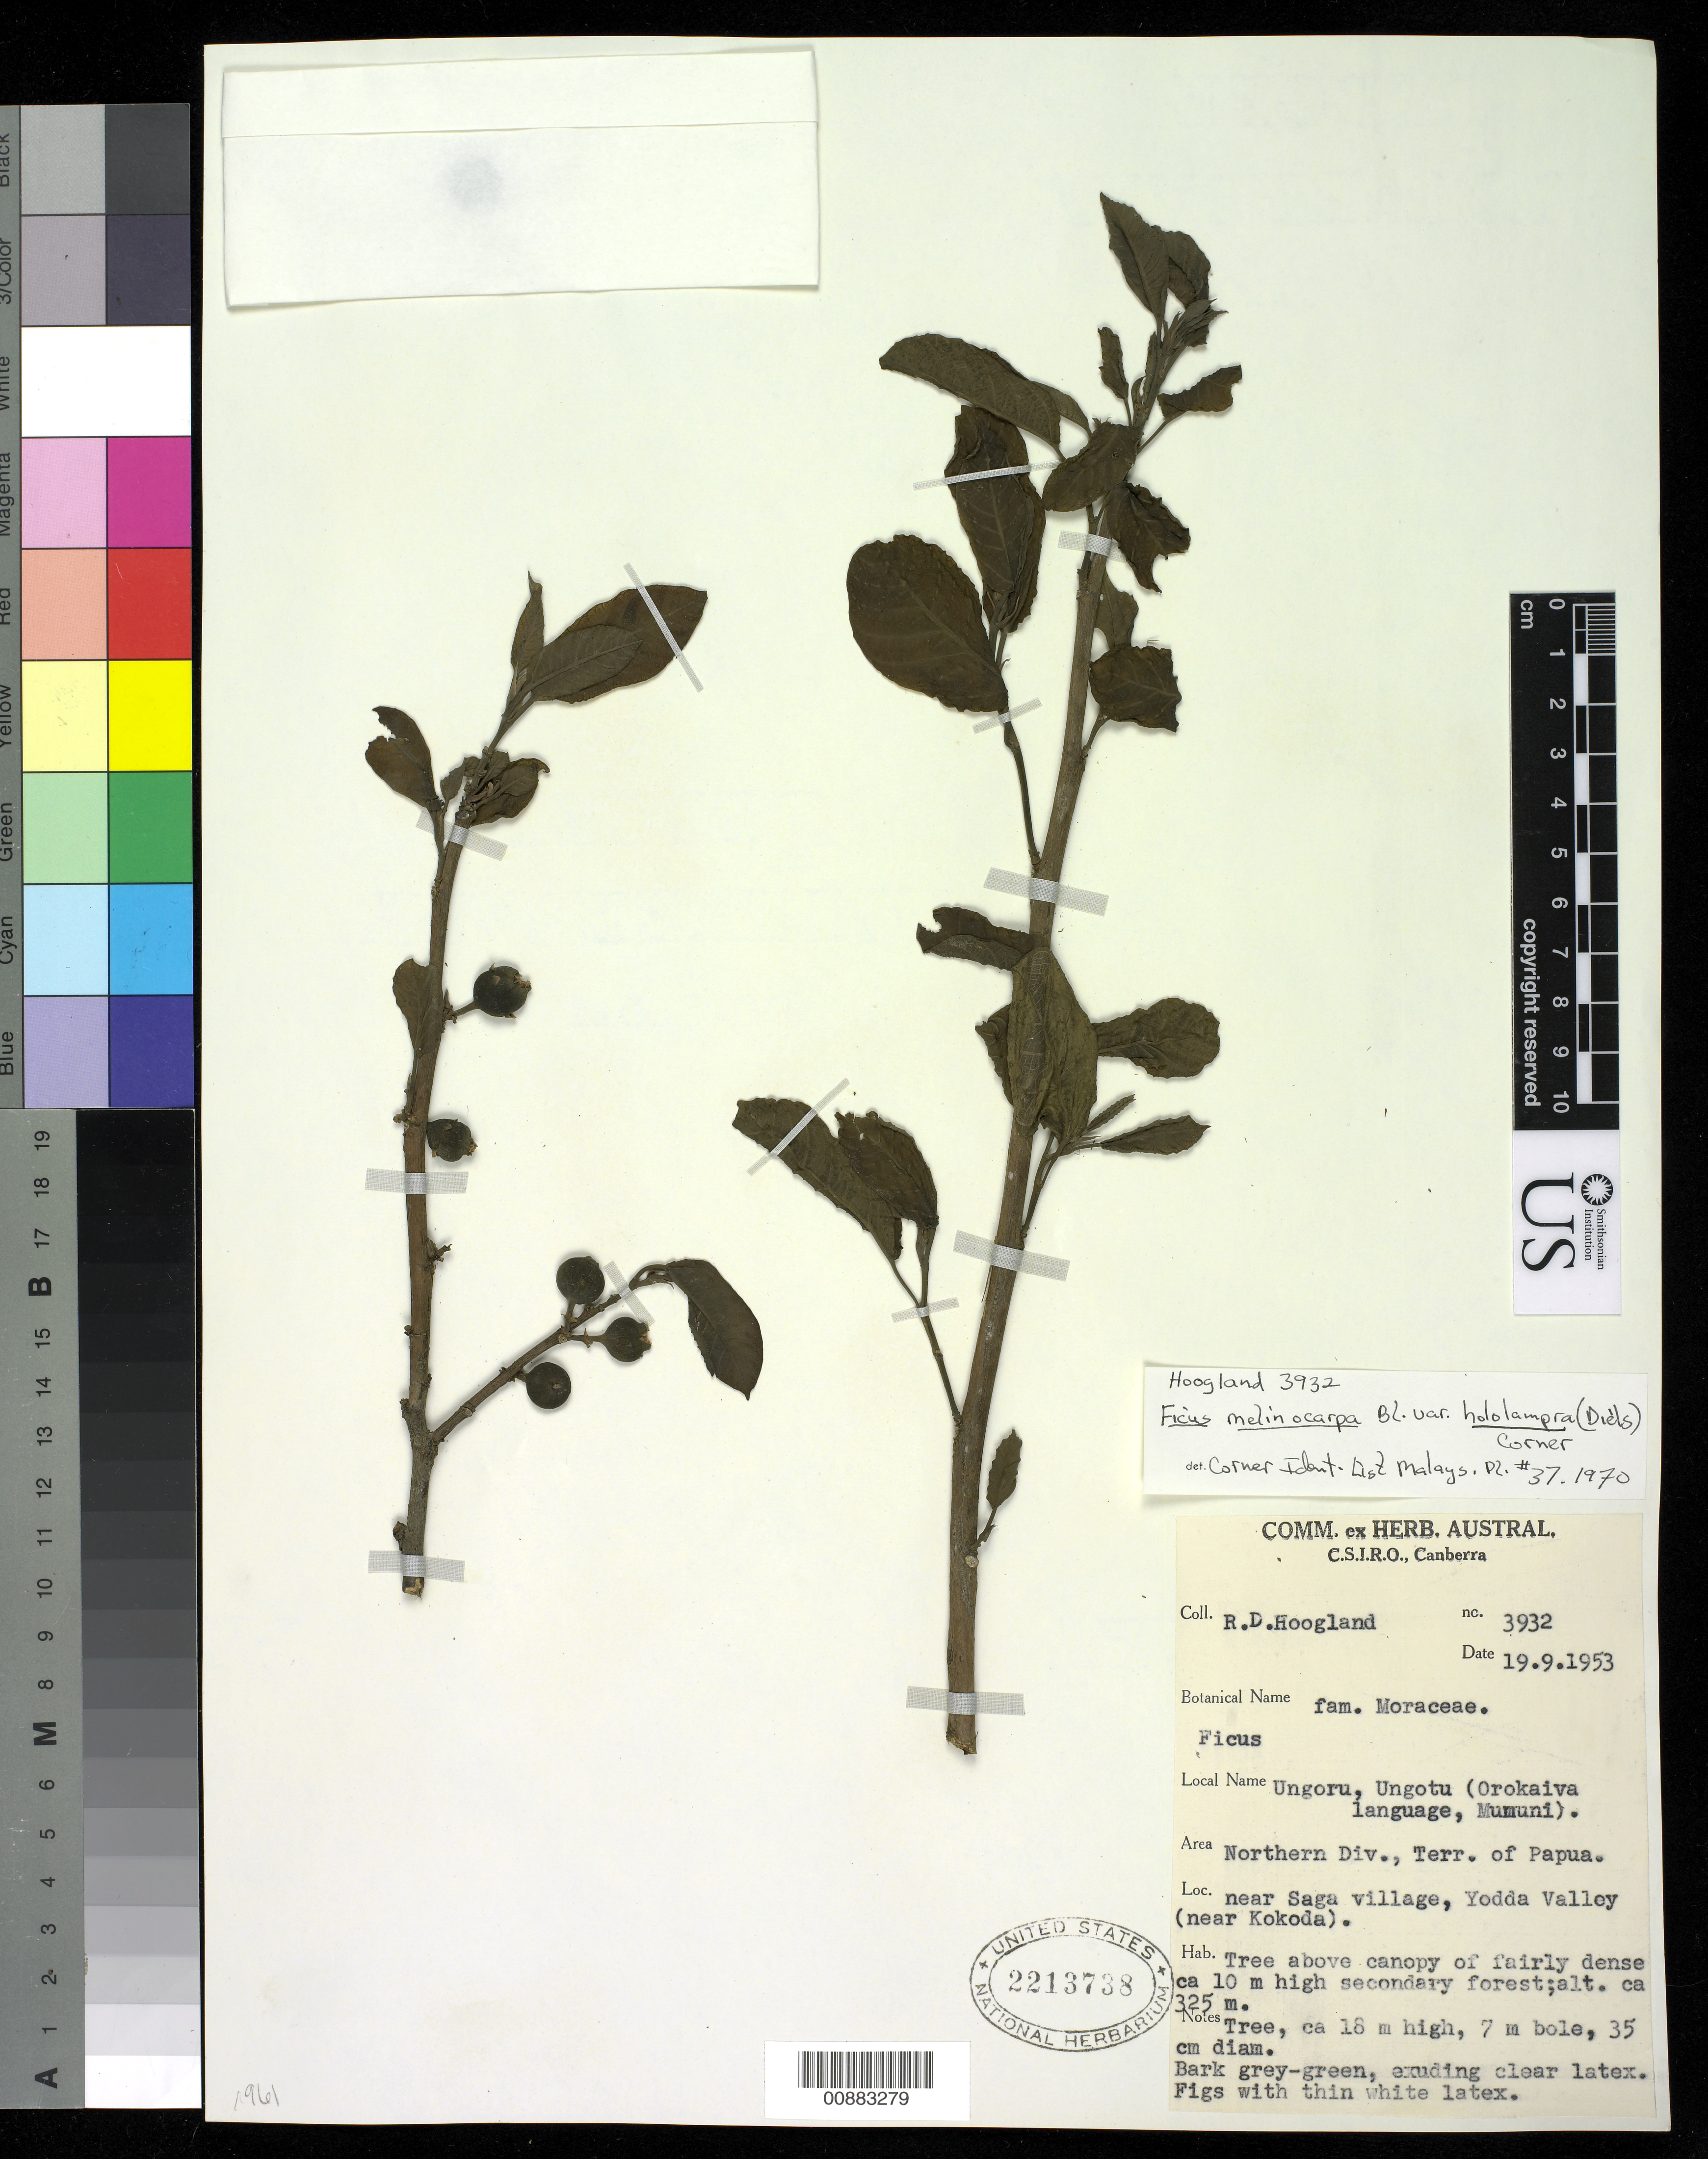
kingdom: Plantae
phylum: Tracheophyta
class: Magnoliopsida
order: Rosales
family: Moraceae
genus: Ficus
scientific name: Ficus melinocarpa var. hololampra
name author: (Diels) Corner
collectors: R. D. Hoogland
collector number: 3932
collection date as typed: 19 Sep 1953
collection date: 1953-09-19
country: Papua New Guinea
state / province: Northern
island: New Guinea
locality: Northern Division, near Saga village, Yodda valley (near Kokoda).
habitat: Tree above canopy of fairly dense secondary forest.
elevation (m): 325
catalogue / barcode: US 2213738